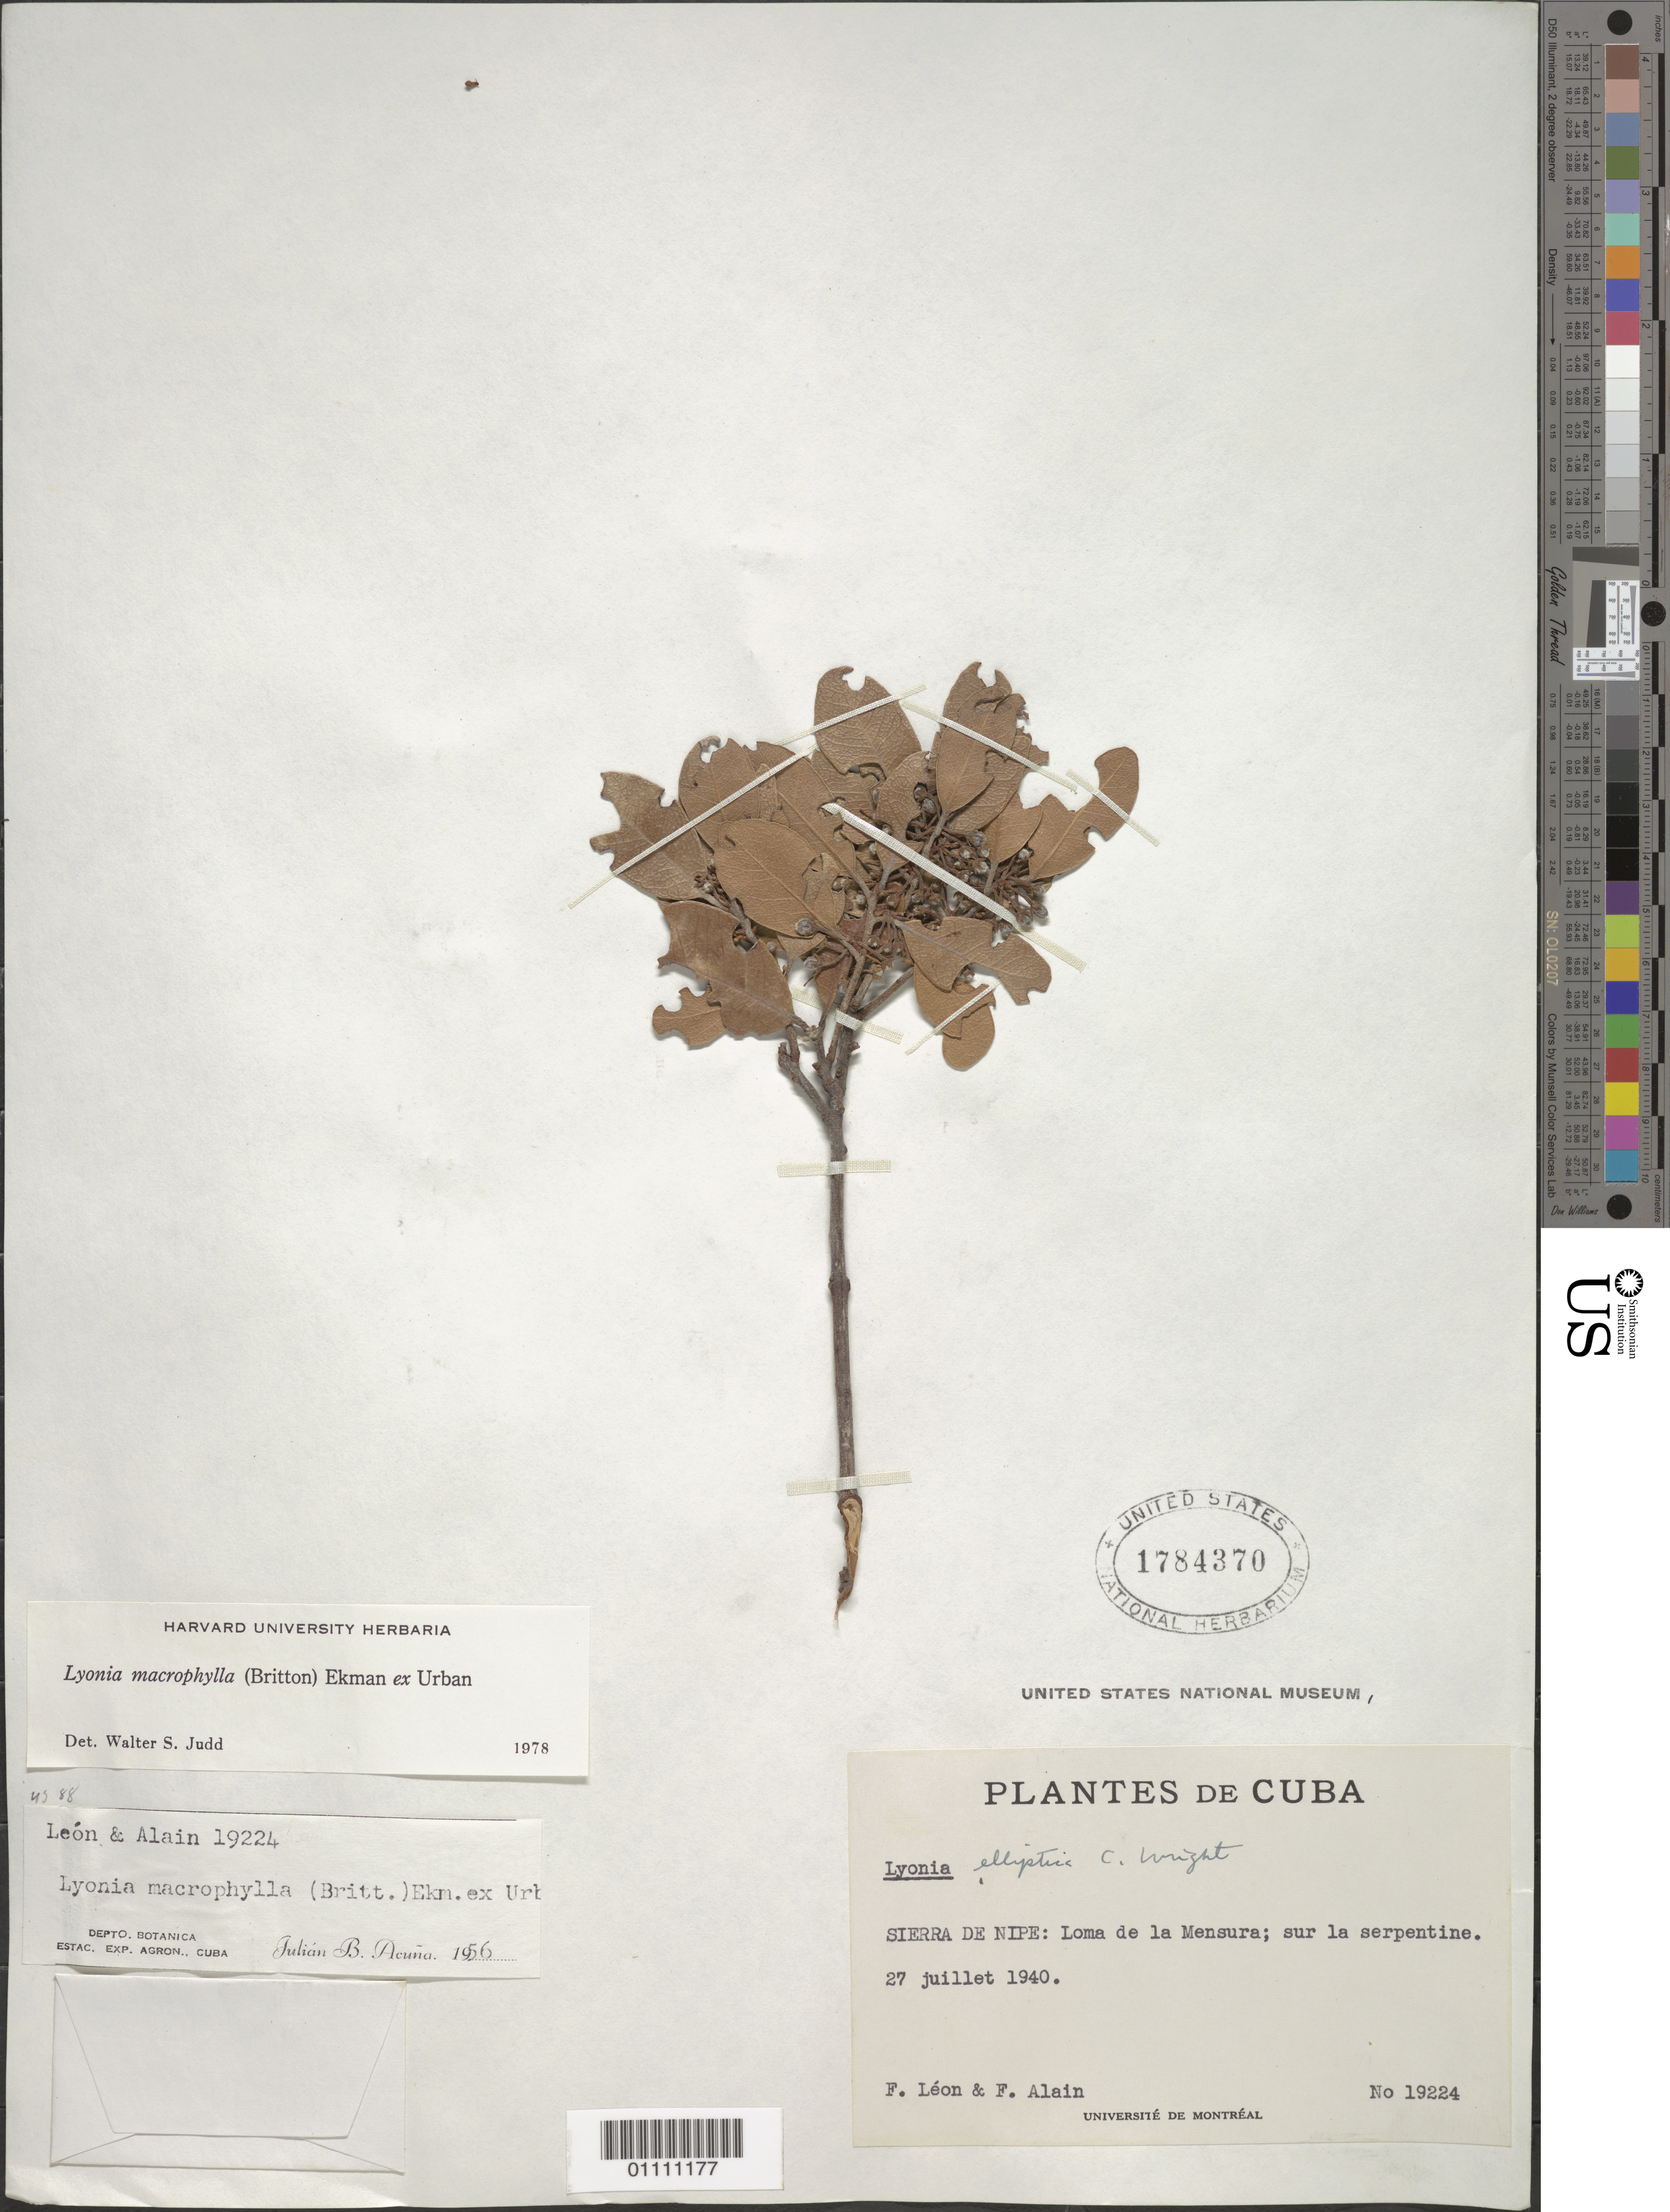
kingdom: Plantae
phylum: Tracheophyta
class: Magnoliopsida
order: Ericales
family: Ericaceae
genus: Lyonia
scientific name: Lyonia macrophylla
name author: (Britton) Ekman ex Urb.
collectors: Bro. León & A. H. Liogier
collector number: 19224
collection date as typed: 27 Jul 1940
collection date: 1940-07-27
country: Cuba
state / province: Holguín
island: Cuba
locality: Sierra de Nipe: Loma de la Mensura; sur la serpentine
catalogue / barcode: US 1784370